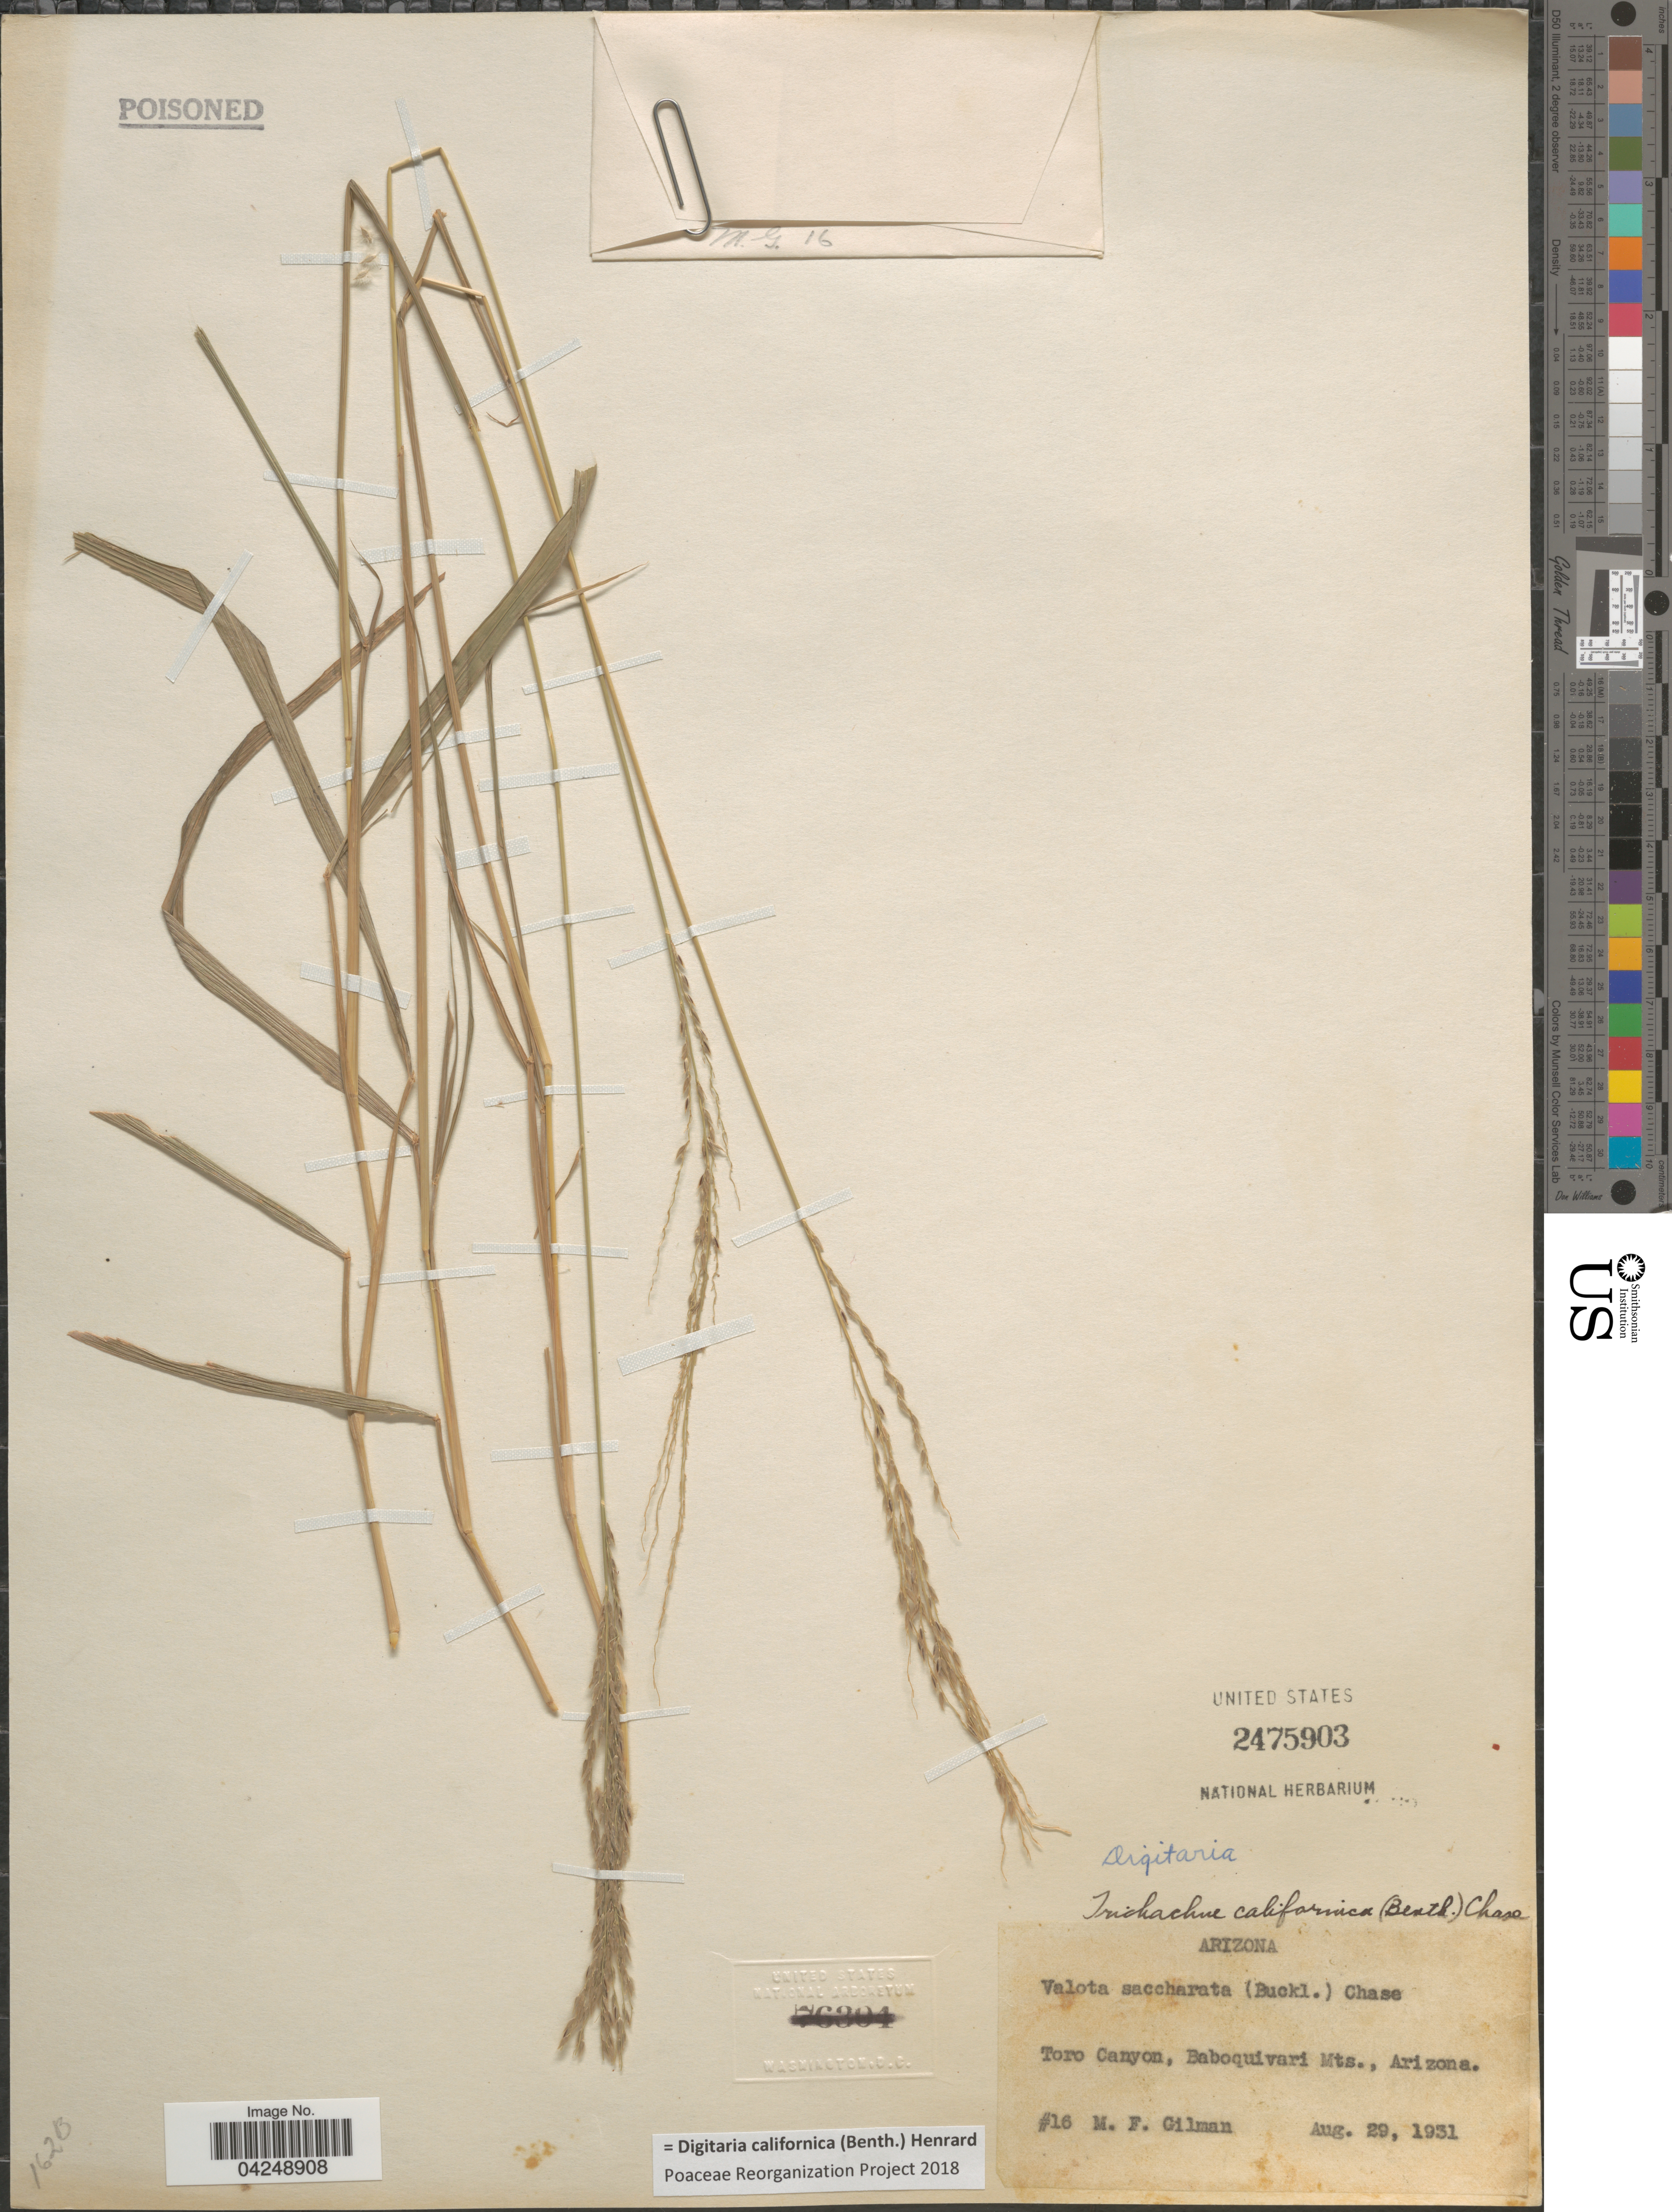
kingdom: Plantae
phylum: Tracheophyta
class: Liliopsida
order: Poales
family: Poaceae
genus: Digitaria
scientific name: Digitaria californica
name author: (Benth.) Henr.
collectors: M. F. Gilman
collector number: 16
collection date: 1931-08-29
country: United States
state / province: Arizona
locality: Toro Canyon, Baboquivari Mts.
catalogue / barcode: US 2475903